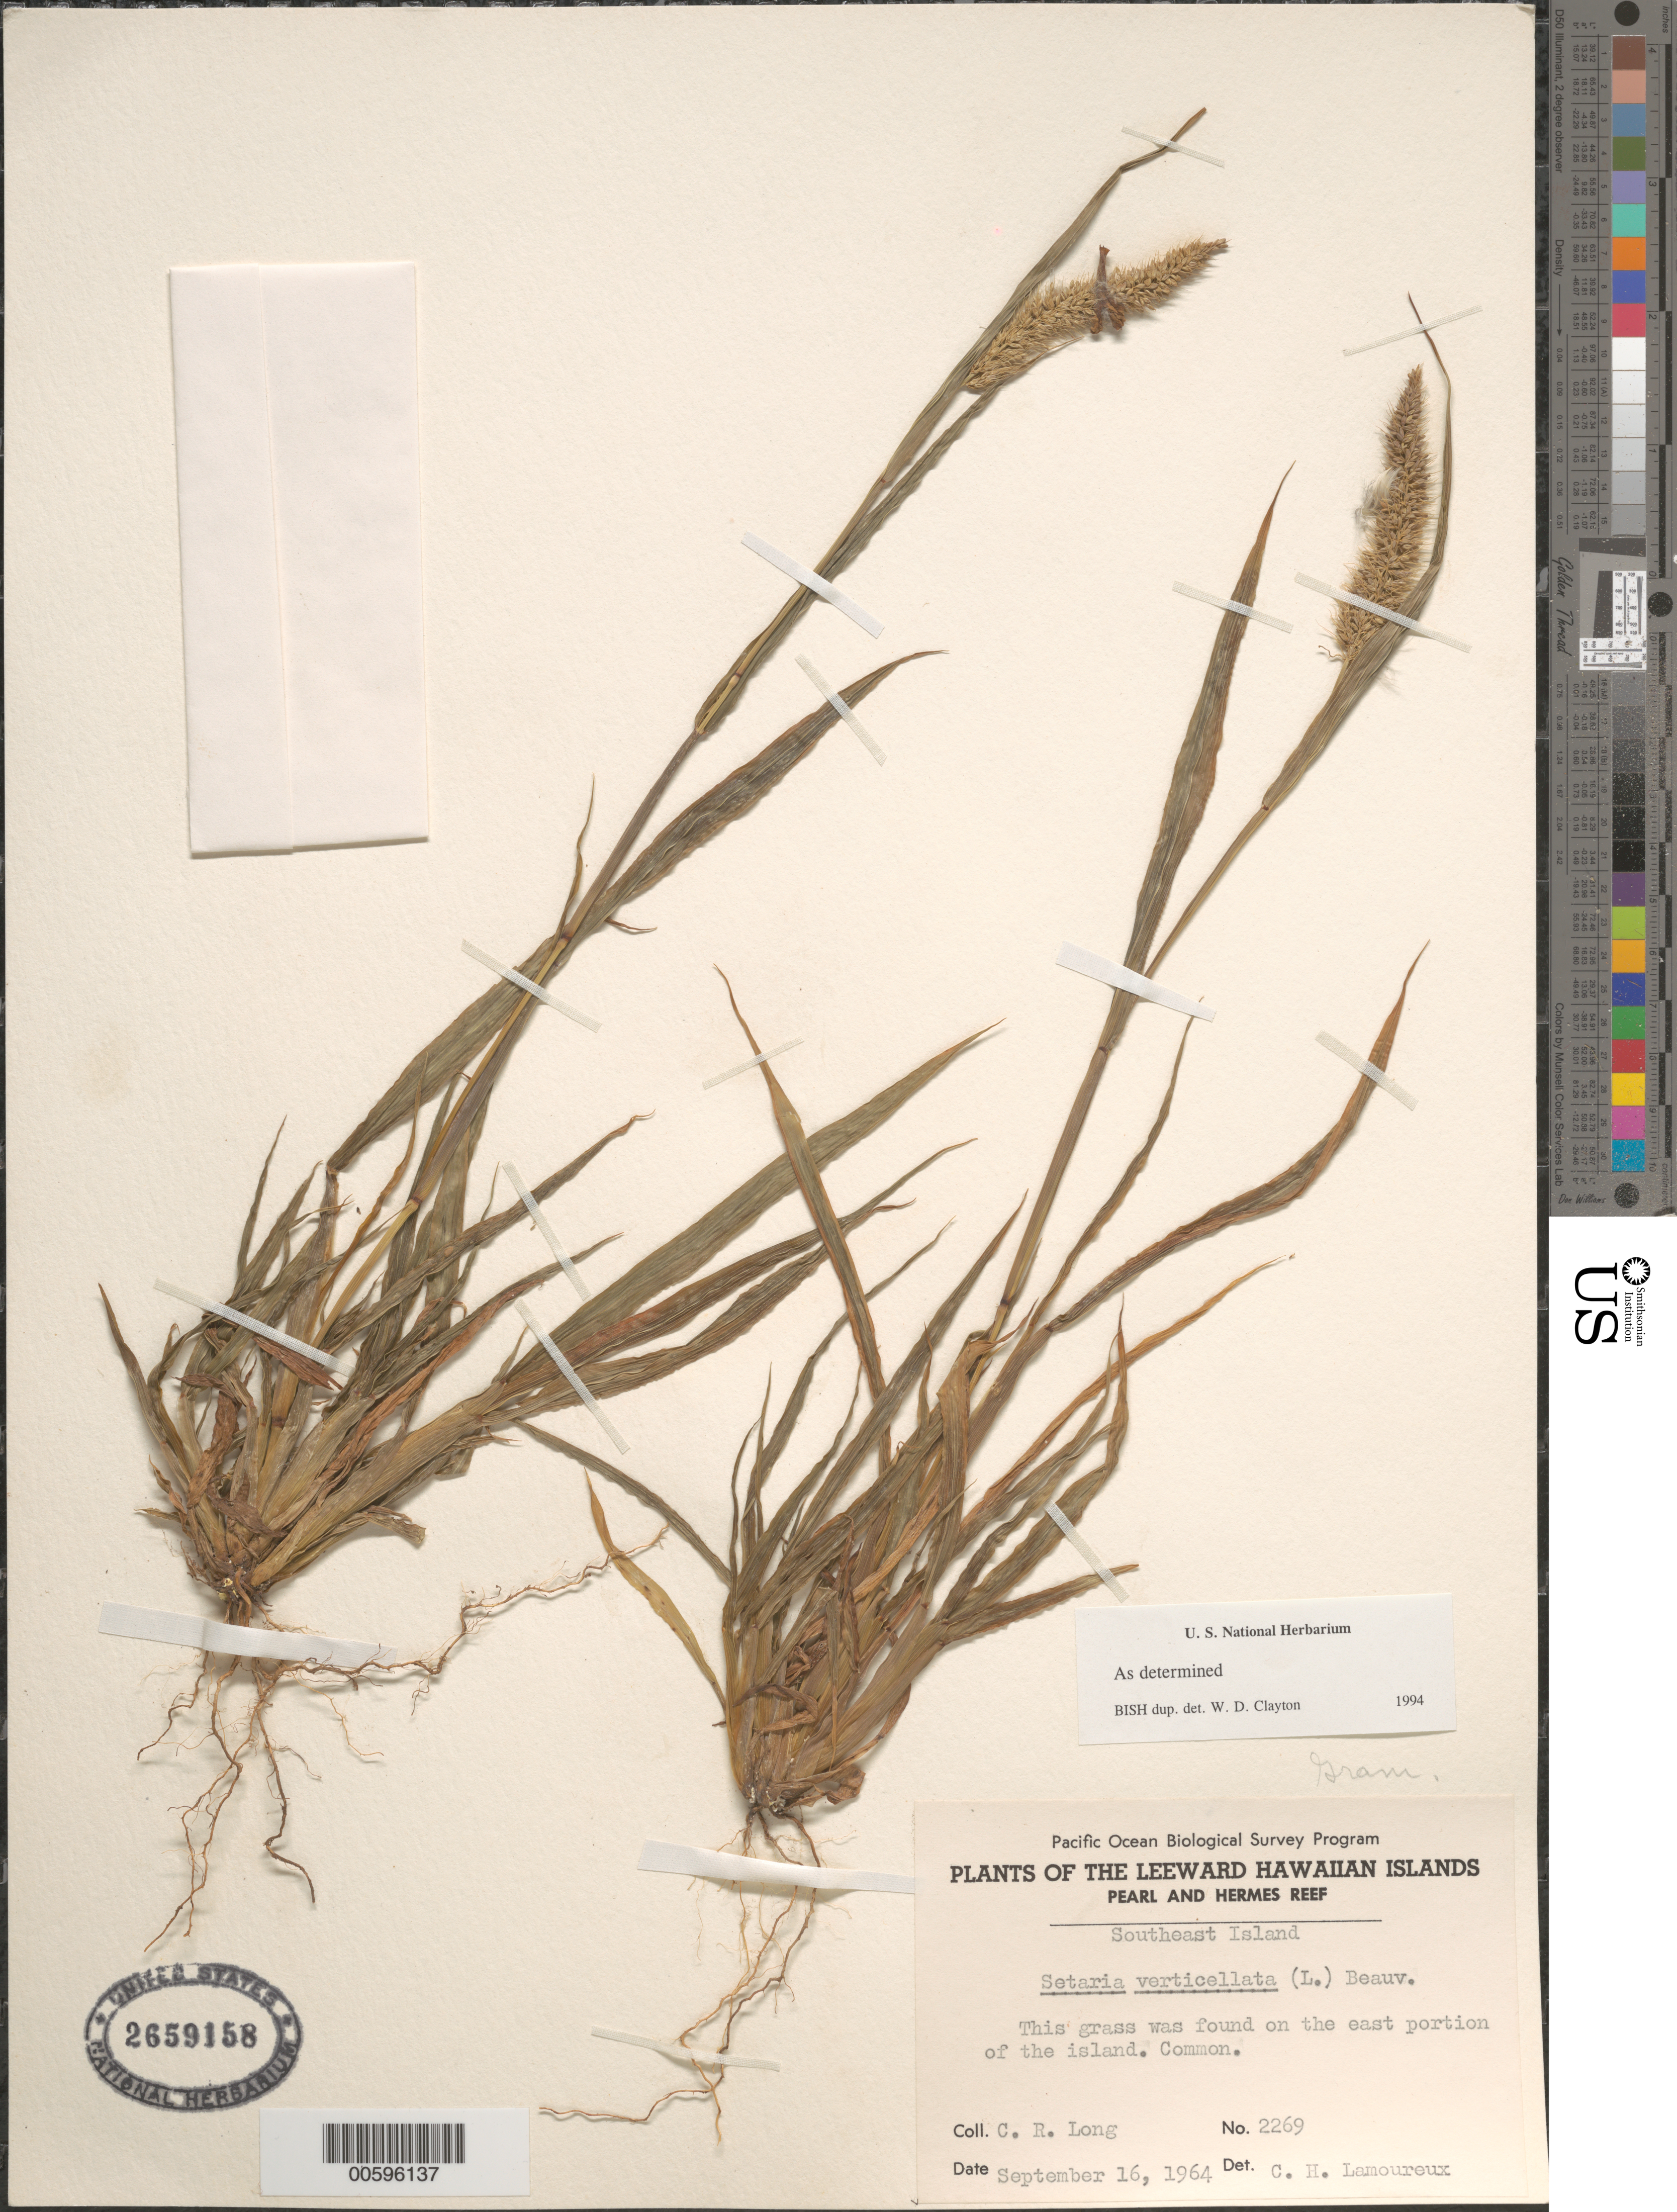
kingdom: Plantae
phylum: Tracheophyta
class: Liliopsida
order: Poales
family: Poaceae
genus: Setaria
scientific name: Setaria adhaerens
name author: (Forssk.) Chiov.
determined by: Wagner, W. L., (BOT), Smithsonian Institution - National Museum of Natural History (UNITED STATES)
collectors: C. Long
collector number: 2269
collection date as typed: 16 Sep 1964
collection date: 1964-09-16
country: United States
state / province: Hawaii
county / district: Honolulu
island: Pearl and Hermes Atoll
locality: Southeast Islet, E portion of island.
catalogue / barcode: US 2659158